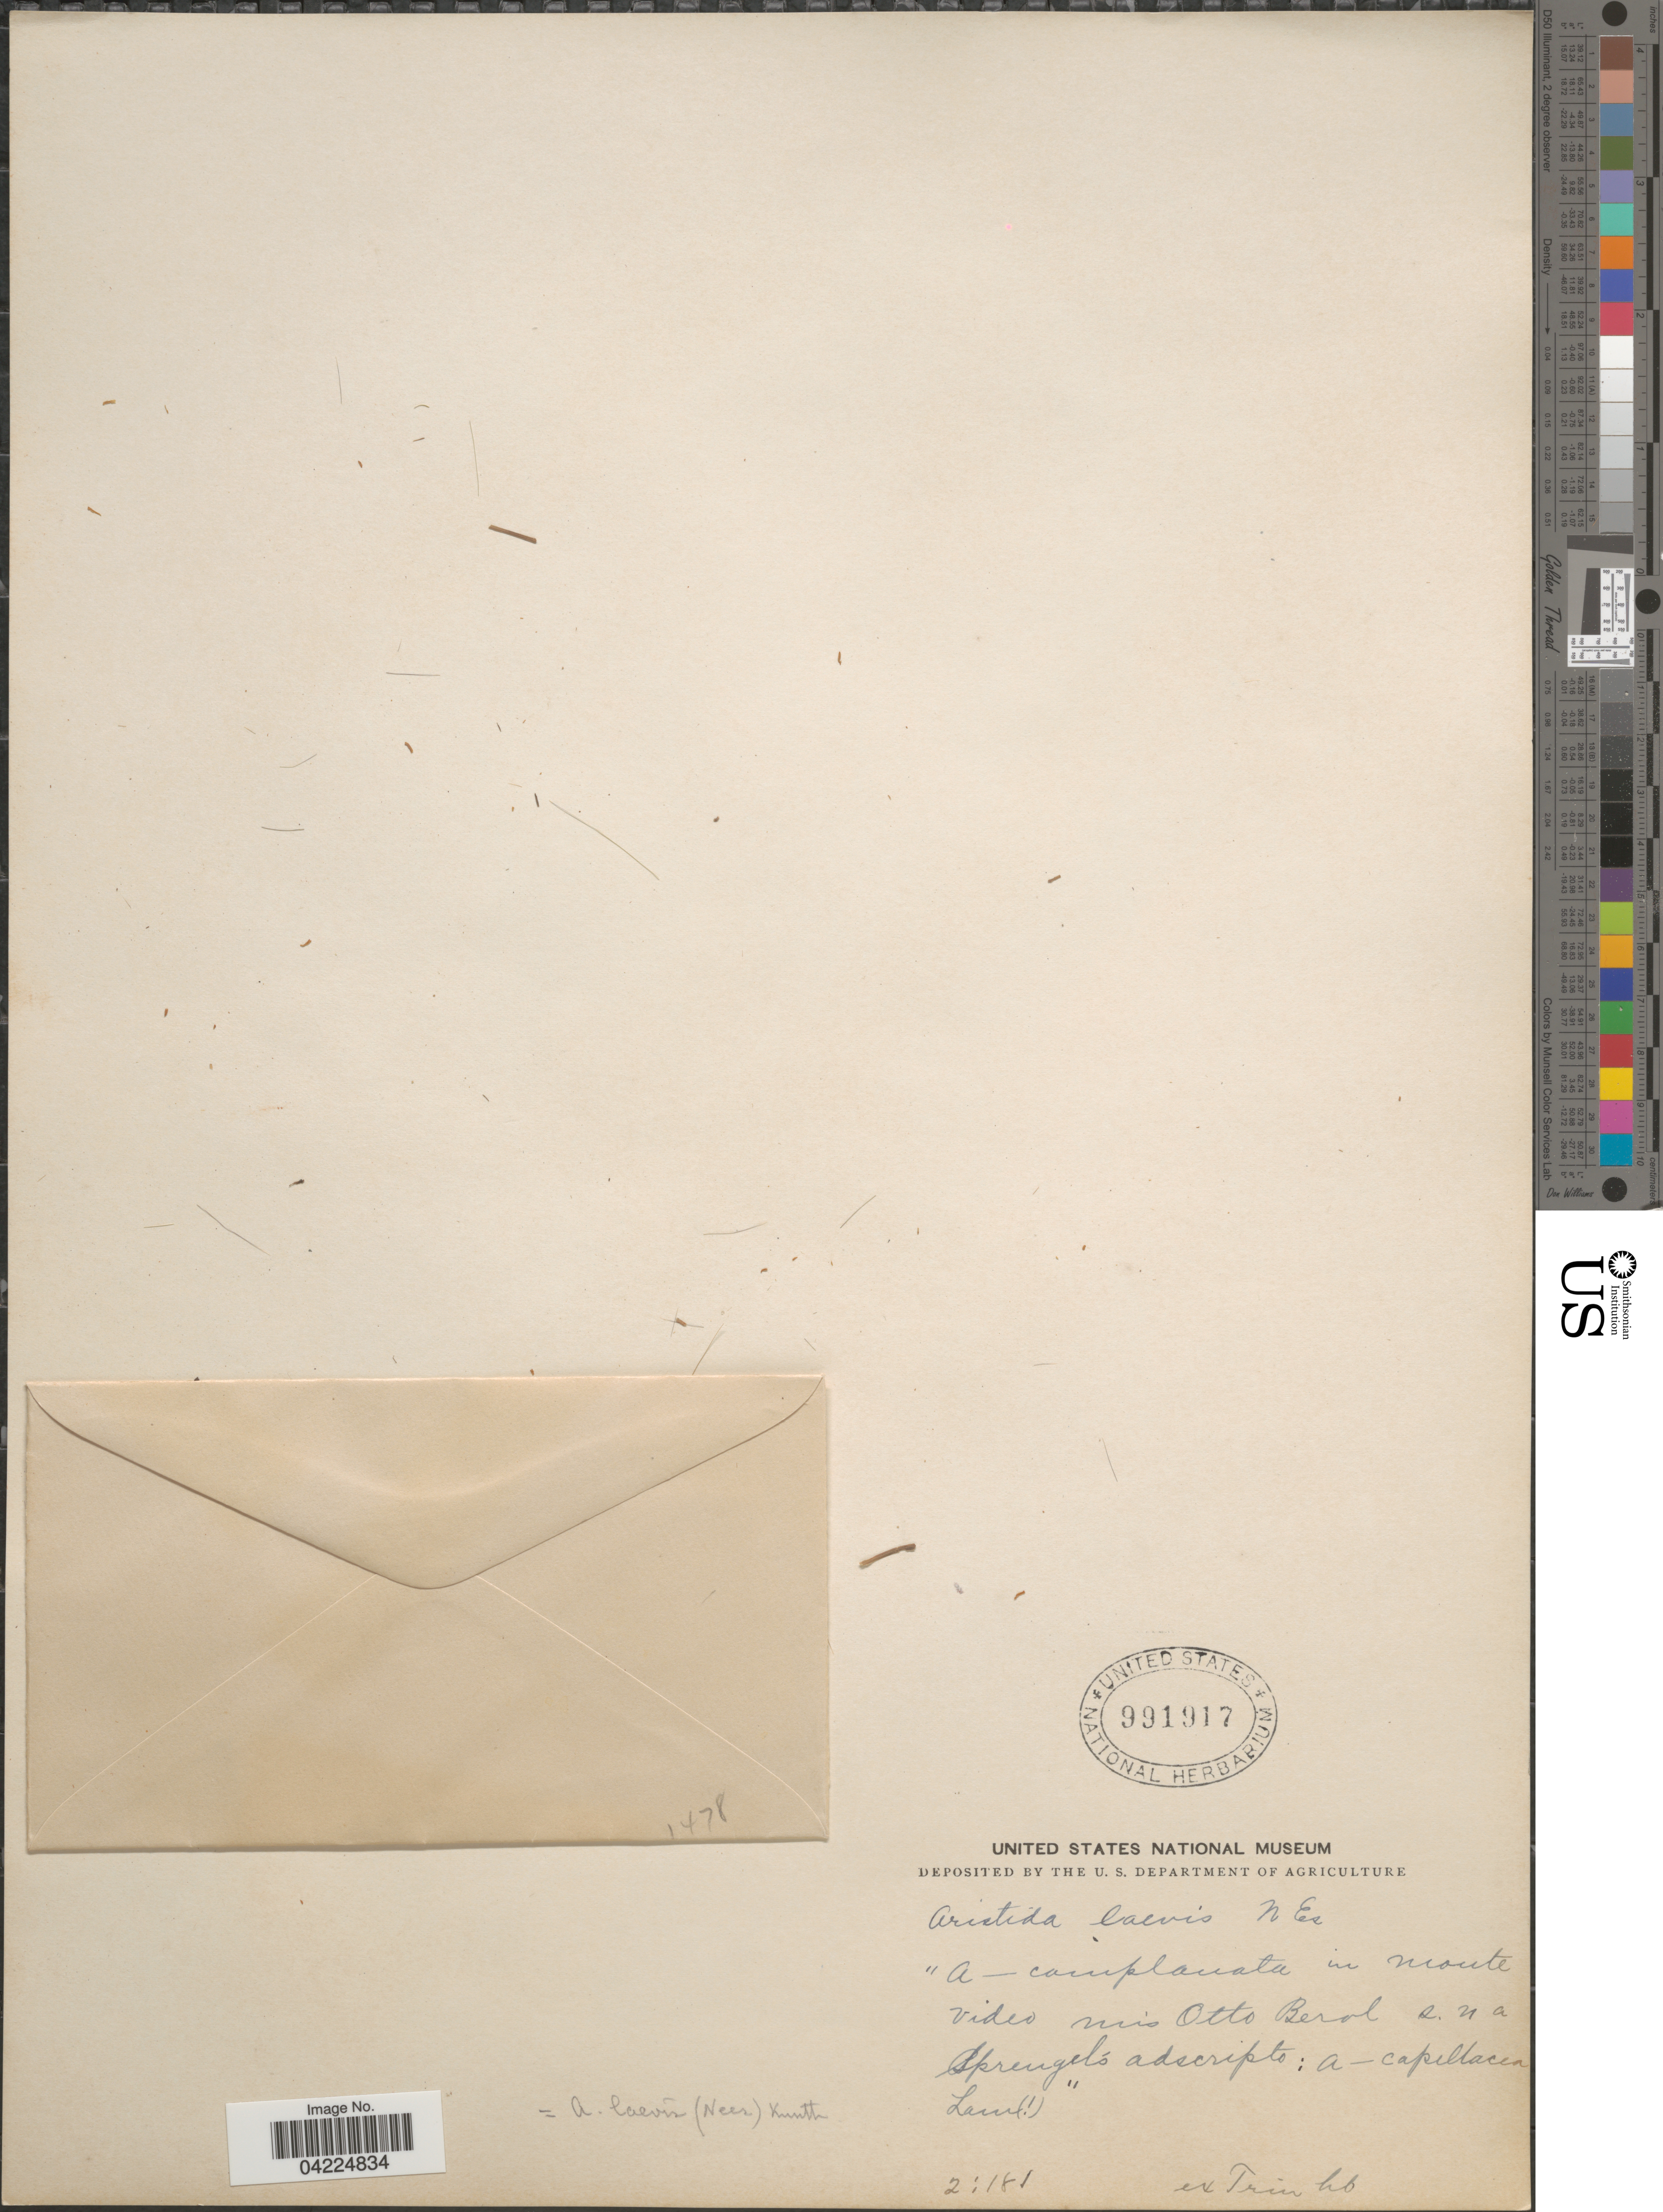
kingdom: Plantae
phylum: Tracheophyta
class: Liliopsida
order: Poales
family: Poaceae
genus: Aristida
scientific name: Aristida laevis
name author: Kunth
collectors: O. Berol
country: Uruguay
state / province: Montevideo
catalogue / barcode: US 991917